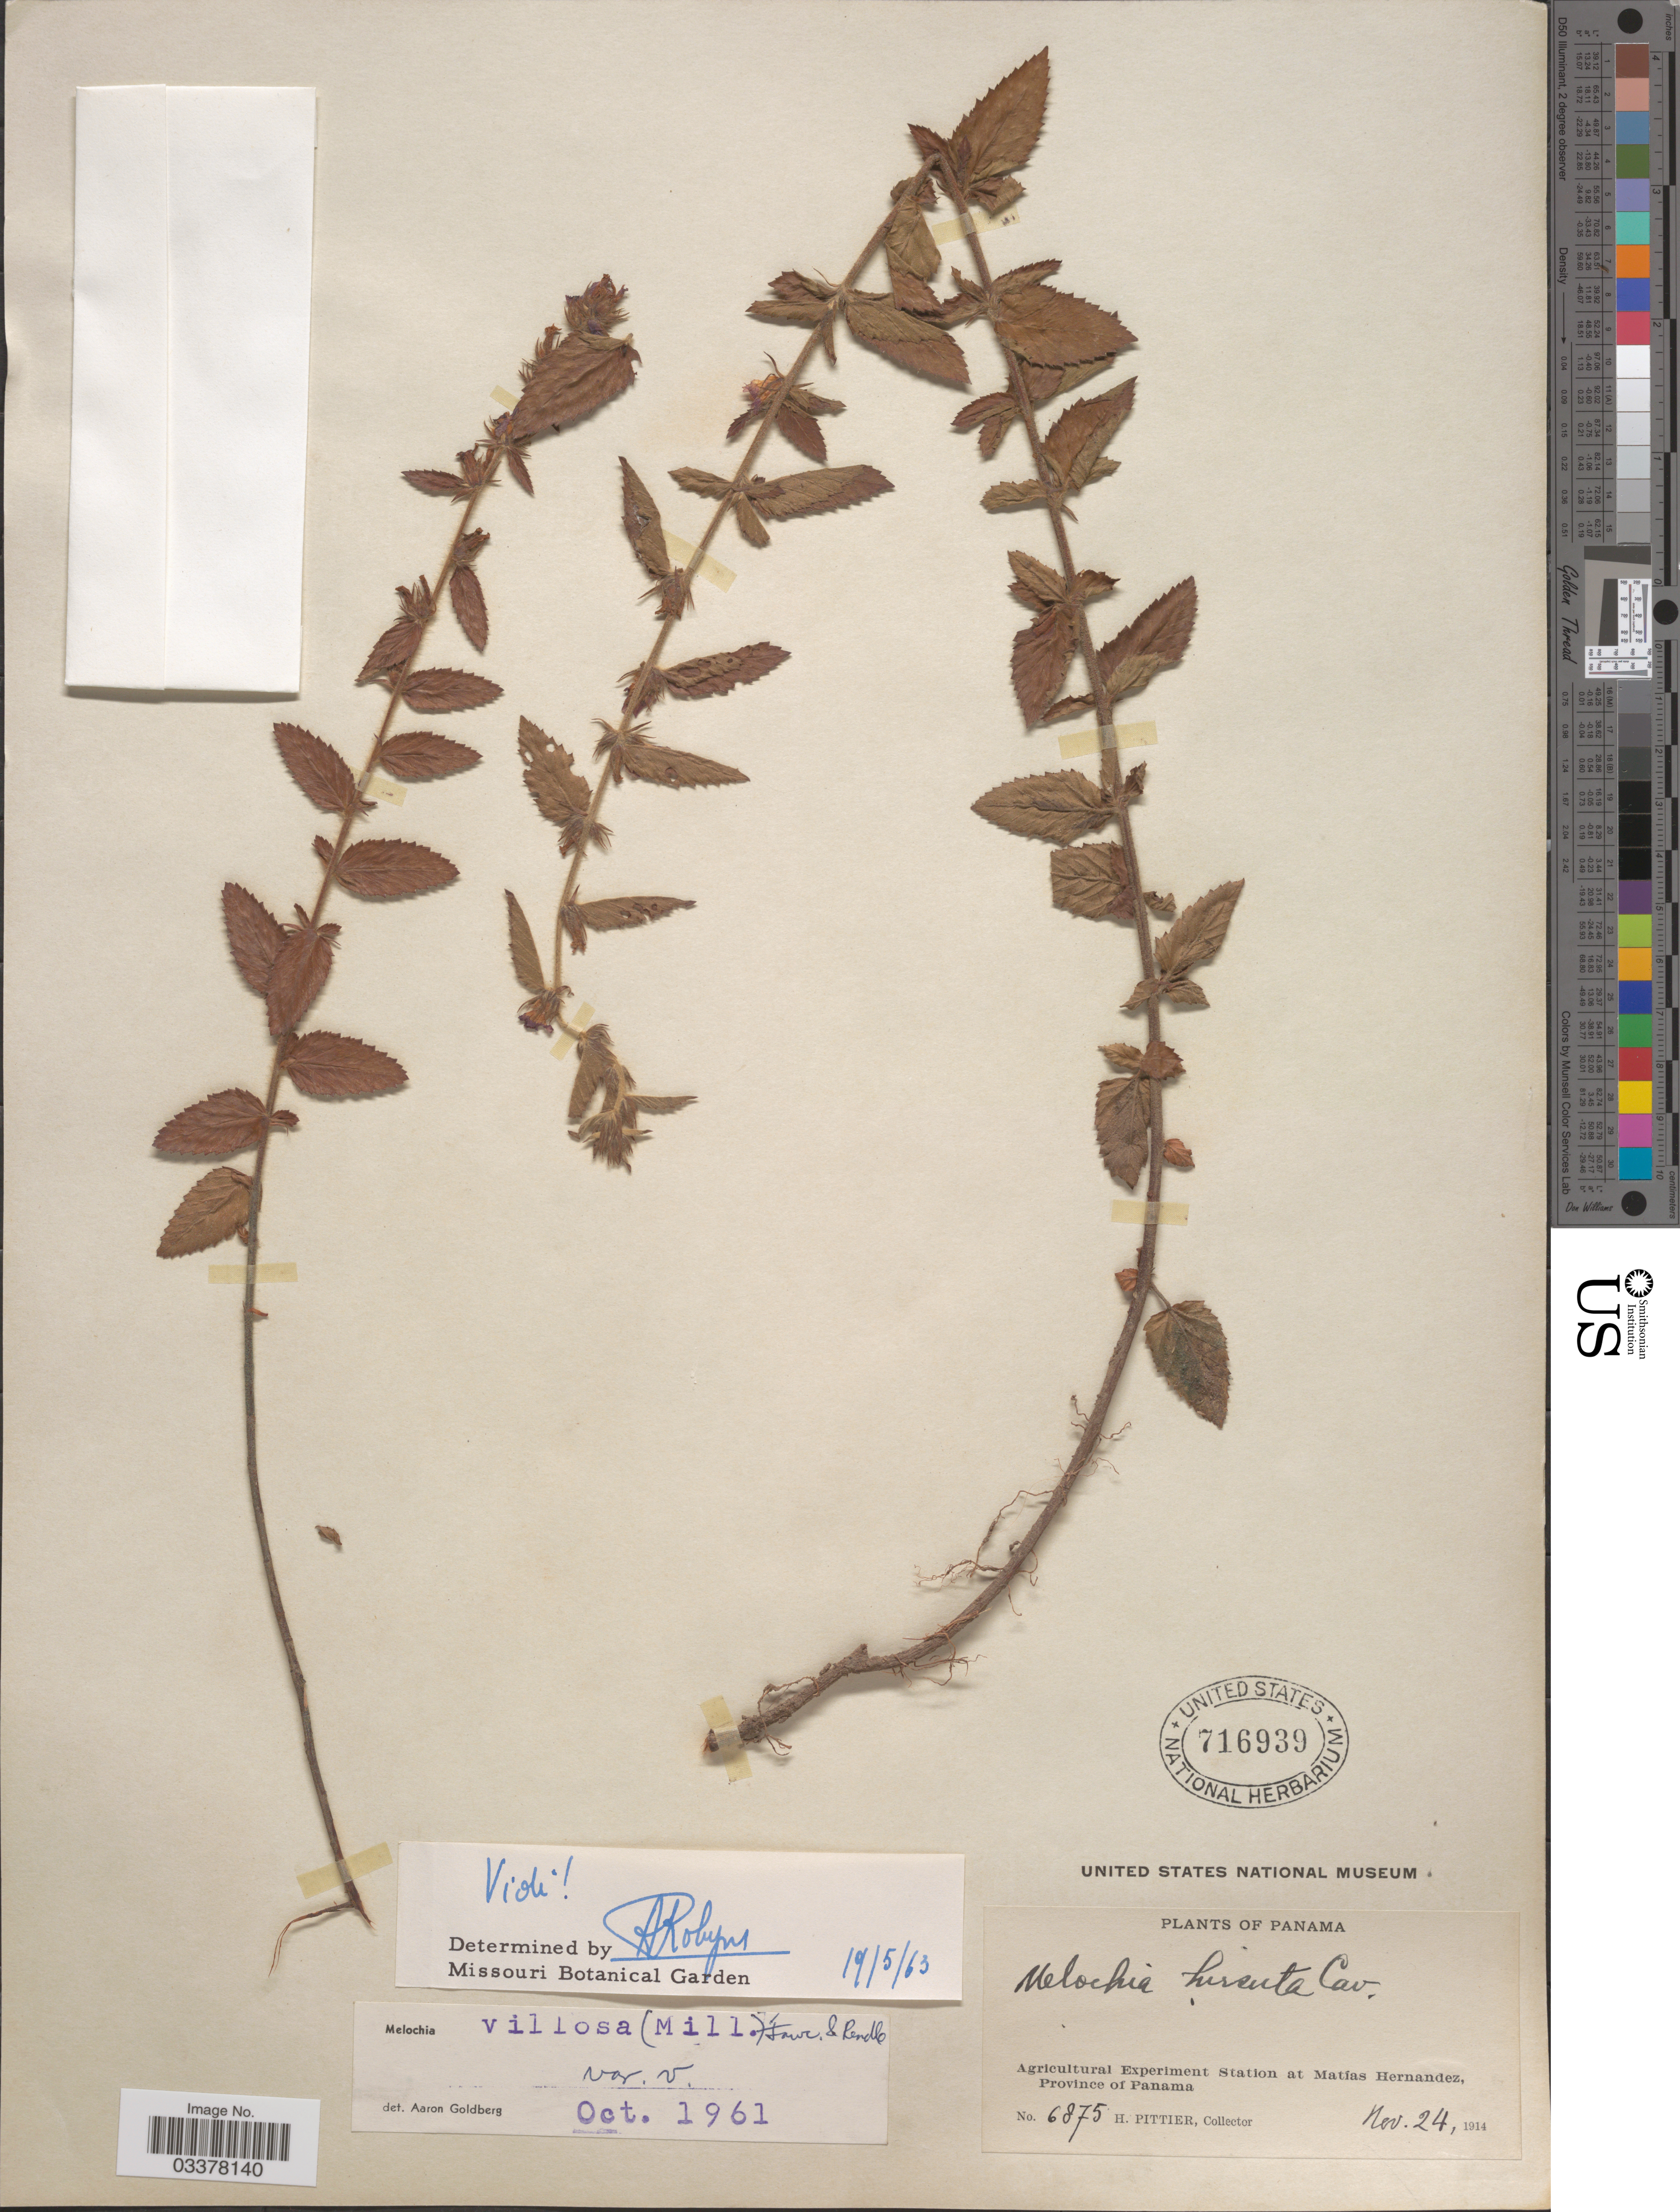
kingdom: Plantae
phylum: Tracheophyta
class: Magnoliopsida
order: Malvales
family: Malvaceae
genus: Melochia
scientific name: Melochia spicata var. spicata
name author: (L.) Fryxell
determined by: Dorr, L. J., (BOT), Smithsonian Institution - National Museum of Natural History (UNITED STATES)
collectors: H. F. Pittier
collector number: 6875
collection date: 1914-11-24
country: Panama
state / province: Panamá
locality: Agricultural Experiment Station at Matías Hernandez.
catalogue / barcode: US 716939